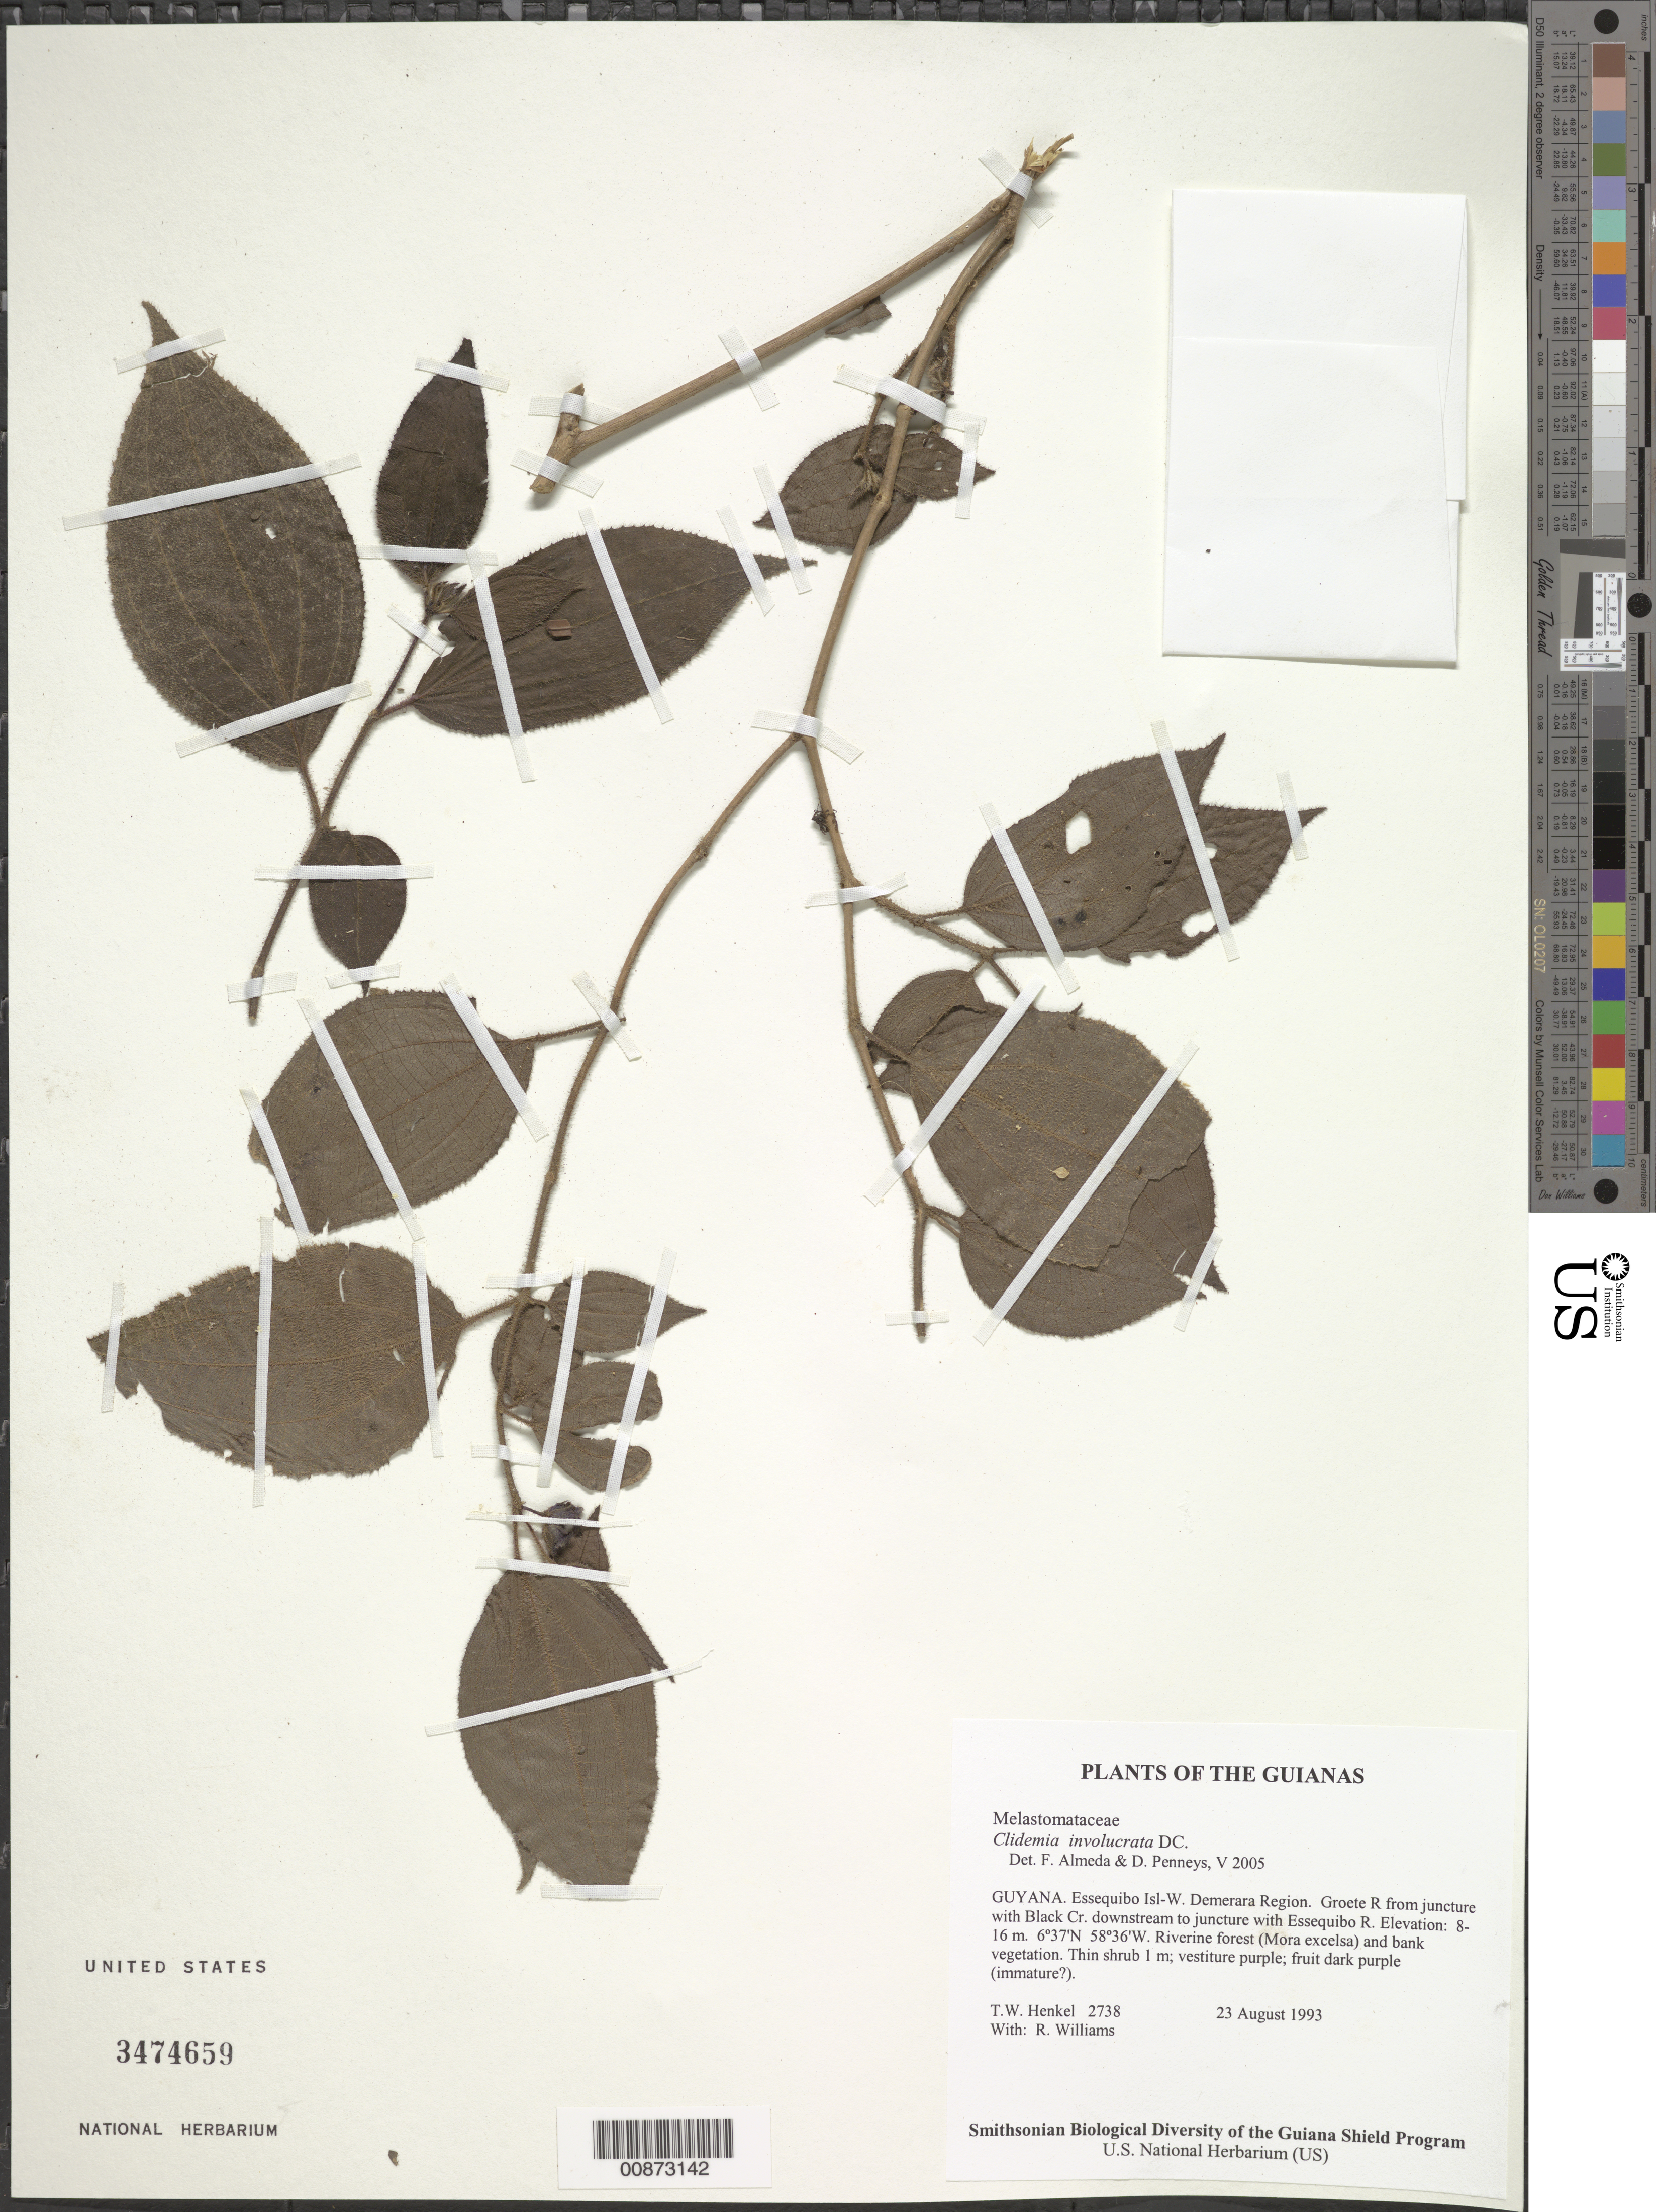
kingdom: Plantae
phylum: Tracheophyta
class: Magnoliopsida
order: Myrtales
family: Melastomataceae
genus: Clidemia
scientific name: Clidemia involucrata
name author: DC.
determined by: Almeda, F.; Penneys, D. S.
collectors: T. Henkel & R. Williams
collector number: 2738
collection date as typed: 23 August 1993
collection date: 1993-08-23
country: Guyana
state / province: Essequibo Isl-W. Demerara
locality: Groete R from juncture with Black Cr. downstream to juncture with Essequibo R.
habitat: Riverine forest (Mora excelsa) and bank vegetation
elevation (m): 8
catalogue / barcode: US 3474659